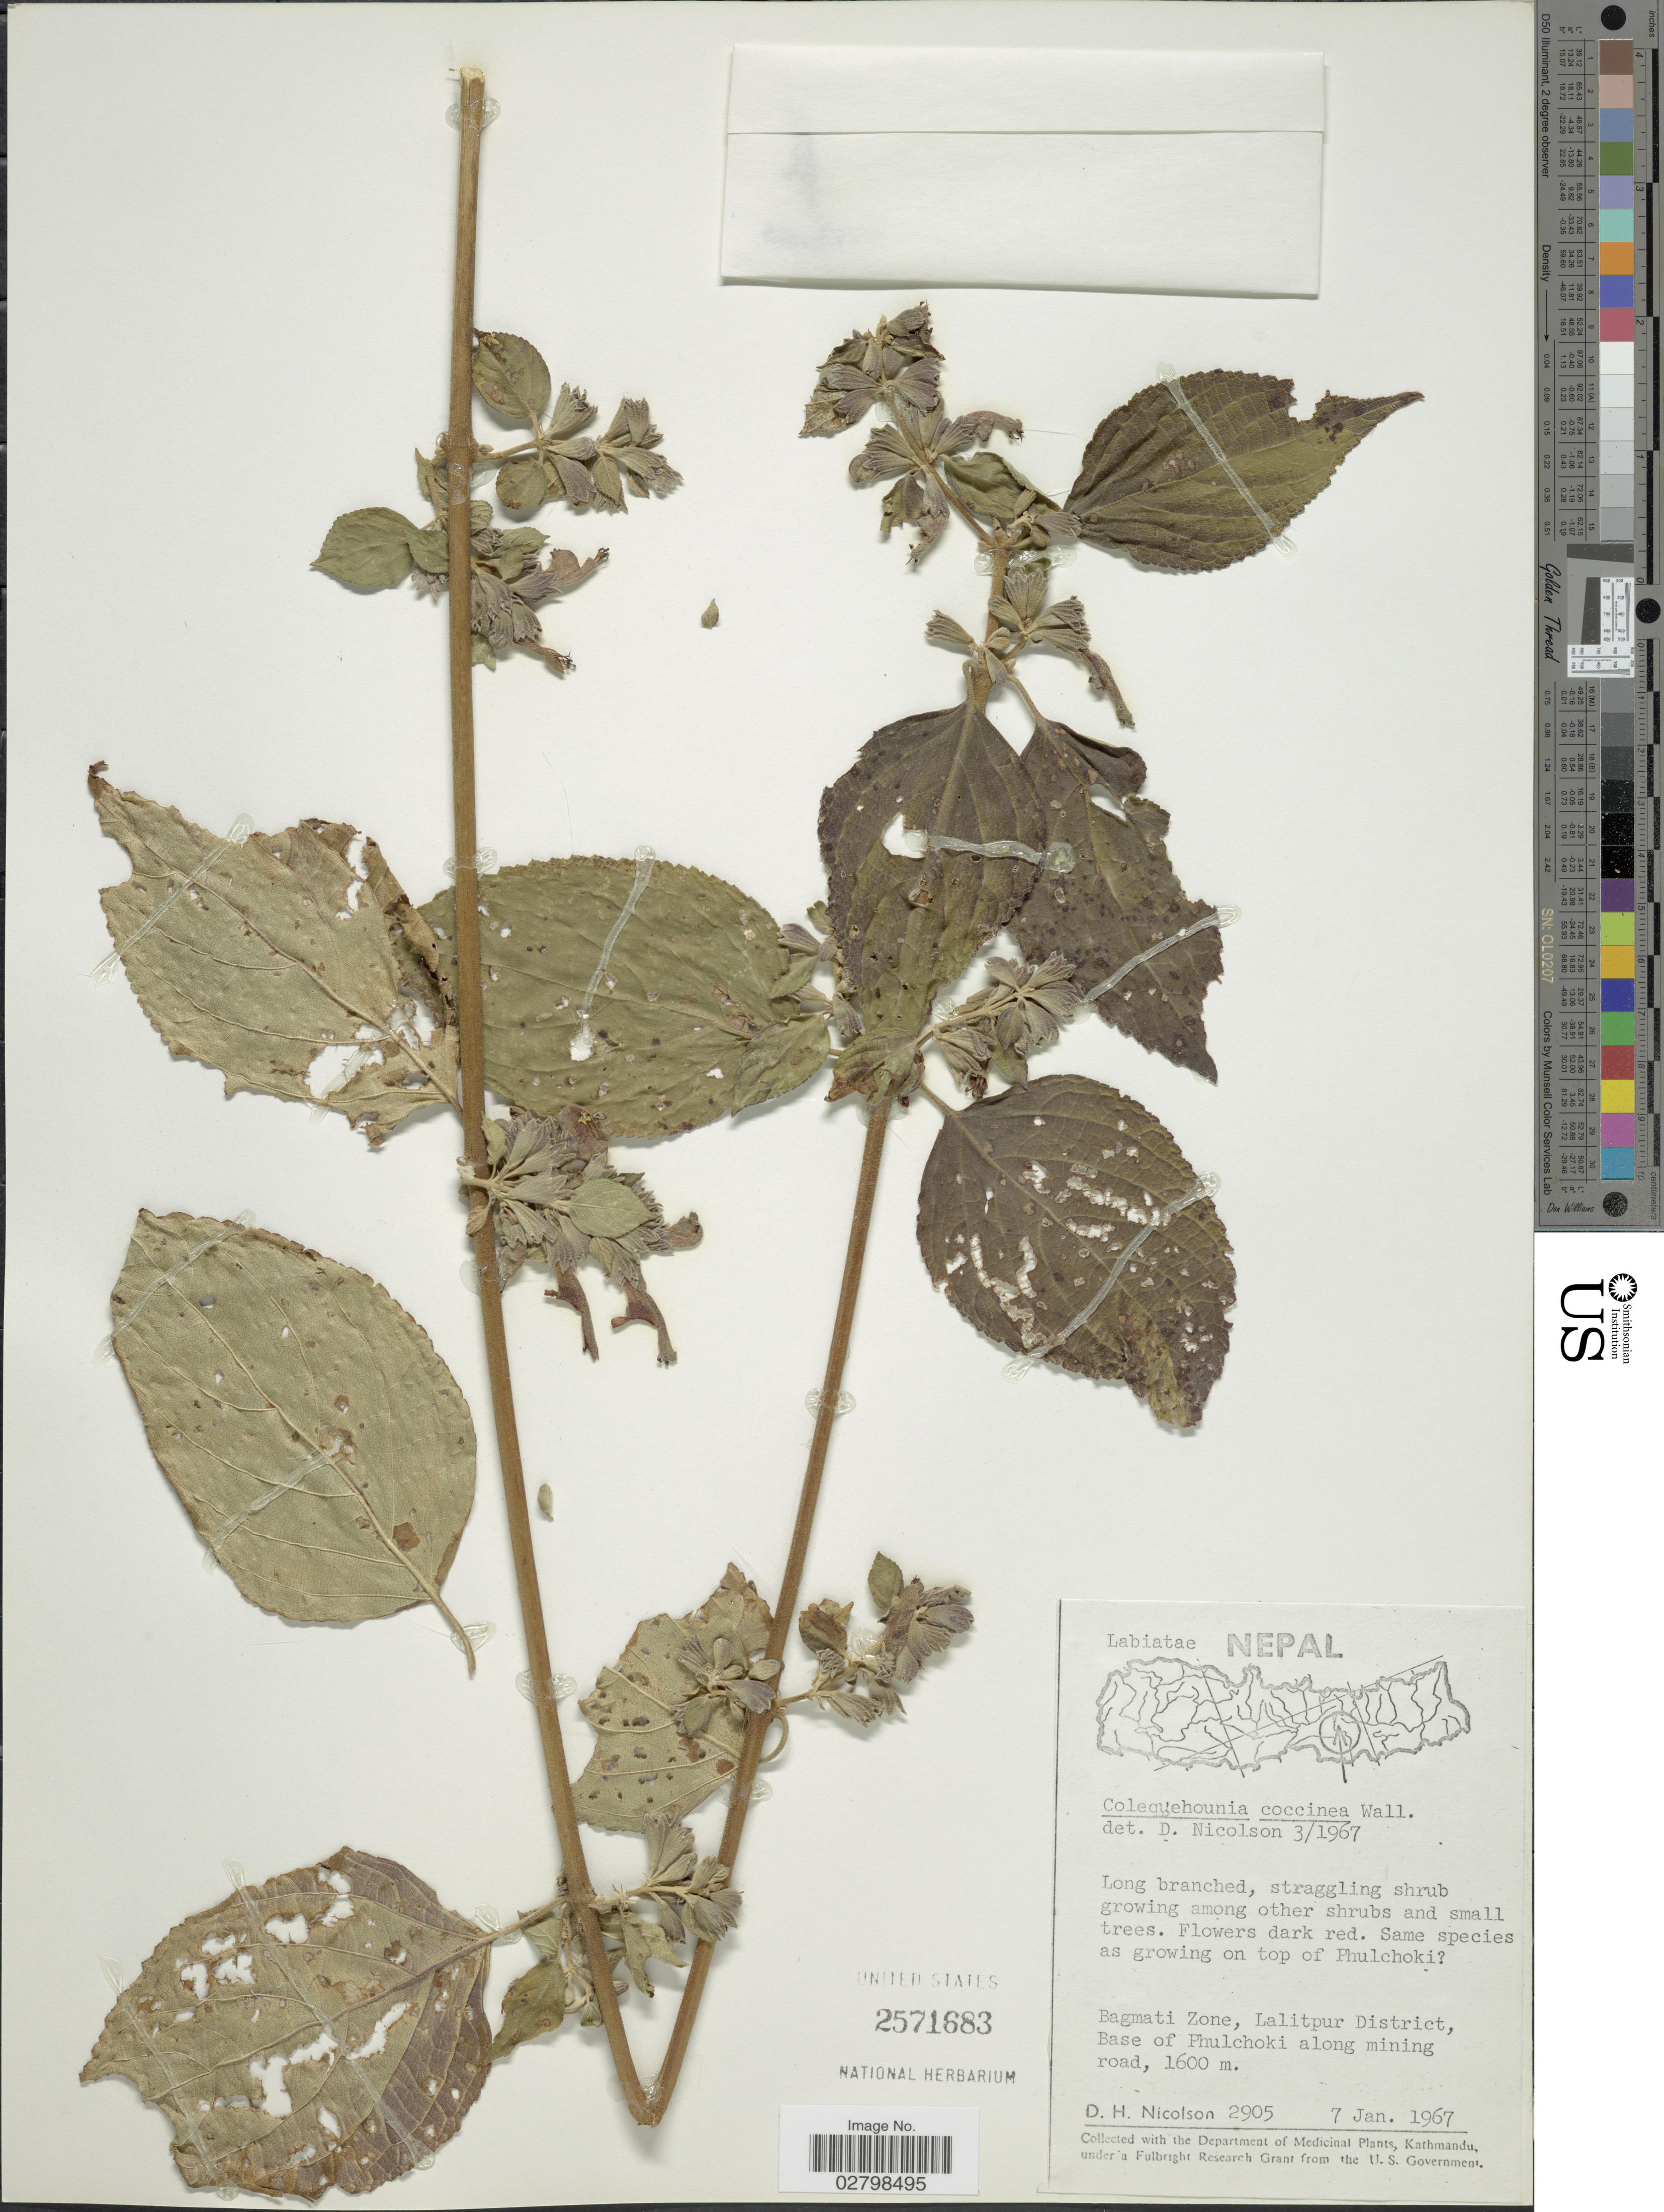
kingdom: Plantae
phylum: Tracheophyta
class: Magnoliopsida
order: Lamiales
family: Lamiaceae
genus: Colquhounia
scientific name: Colquhounia coccinea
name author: Wall.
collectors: D. H. Nicolson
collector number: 2905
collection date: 1967-01-07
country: Nepal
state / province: Bagmati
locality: Bagmati Zone, Lalitpur District, Base of Phulchoki along mining road.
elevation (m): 1600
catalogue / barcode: US 2571683